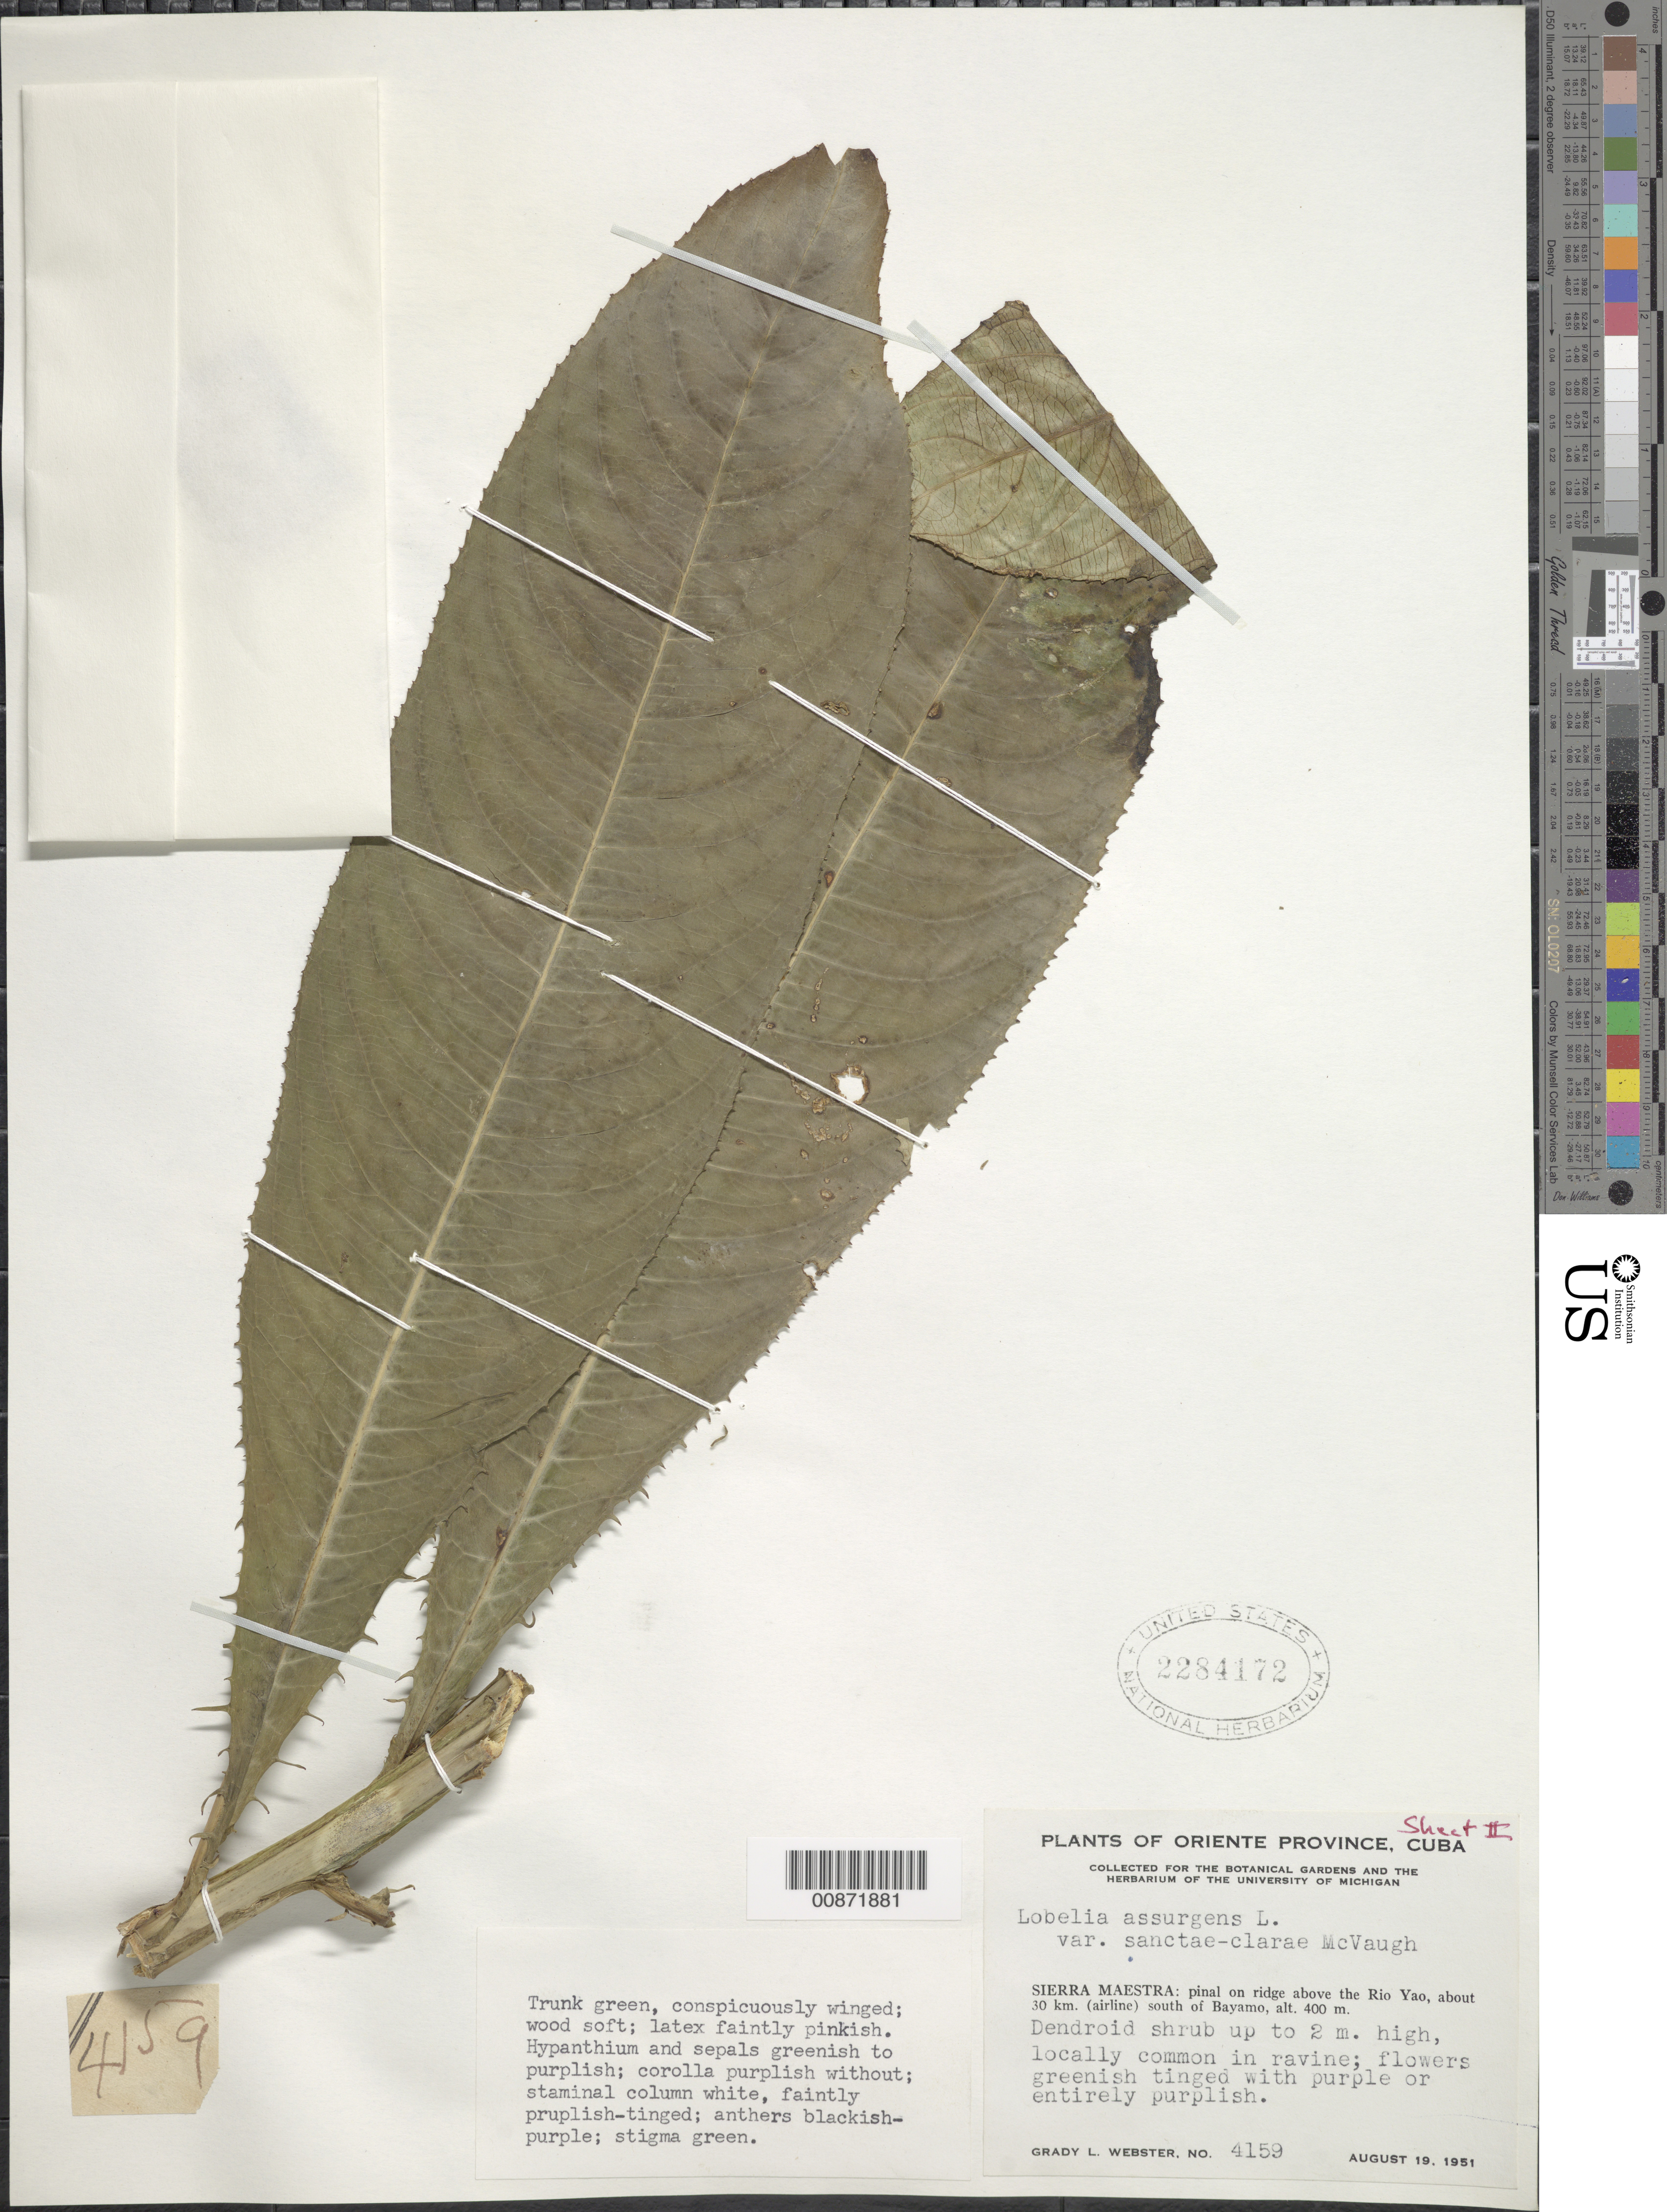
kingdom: Plantae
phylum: Tracheophyta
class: Magnoliopsida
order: Asterales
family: Campanulaceae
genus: Lobelia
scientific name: Lobelia assurgens var. assurgens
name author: L.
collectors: G. L. Webster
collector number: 4159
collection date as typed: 19 Aug 1951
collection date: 1951-08-19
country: Cuba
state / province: Oriente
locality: Sierra Maestra: Pinal on ridge above the Rio Yao, about 30 km (airline) south of Bayamo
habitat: In ravine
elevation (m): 400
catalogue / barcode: US 2284172